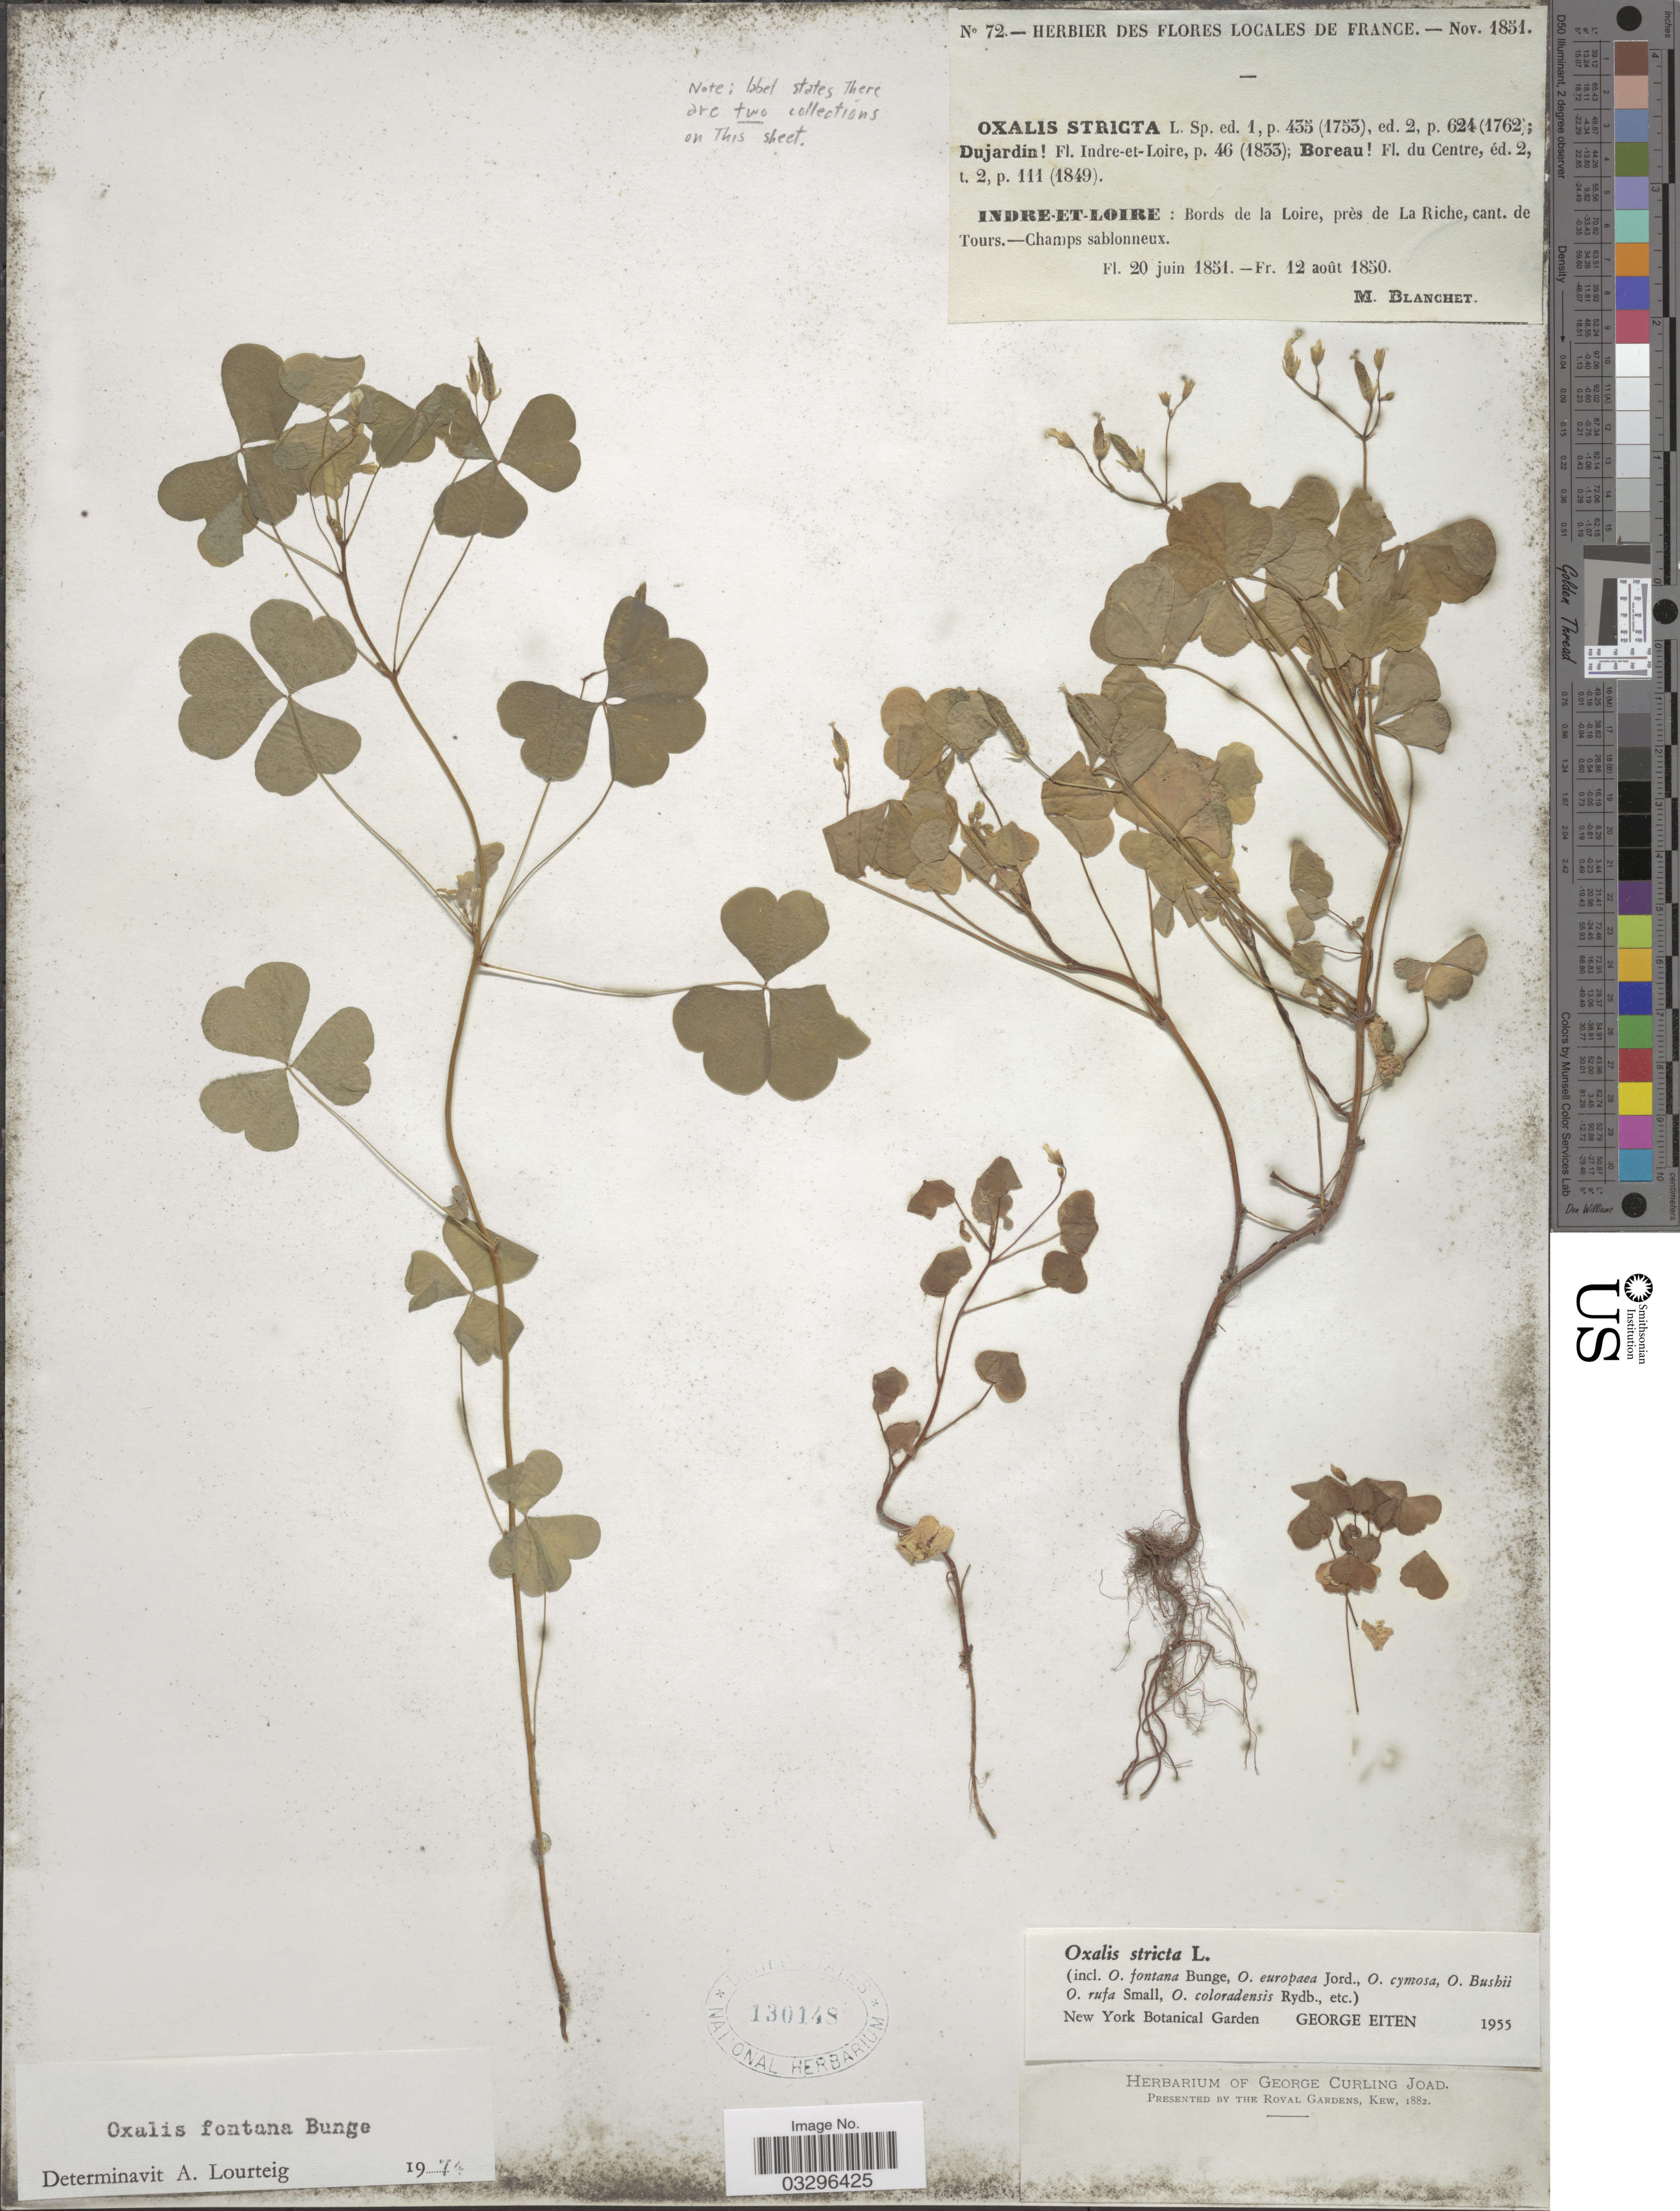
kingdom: Plantae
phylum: Tracheophyta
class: Magnoliopsida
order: Oxalidales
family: Oxalidaceae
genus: Oxalis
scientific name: Oxalis fontana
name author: Bunge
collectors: M. Blanchet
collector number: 72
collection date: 1850-08-12/1851-06-20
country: France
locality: Indre-et-Loire: Bords de la Loire, près de La Riche, cant. de Tours.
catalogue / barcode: US 130148